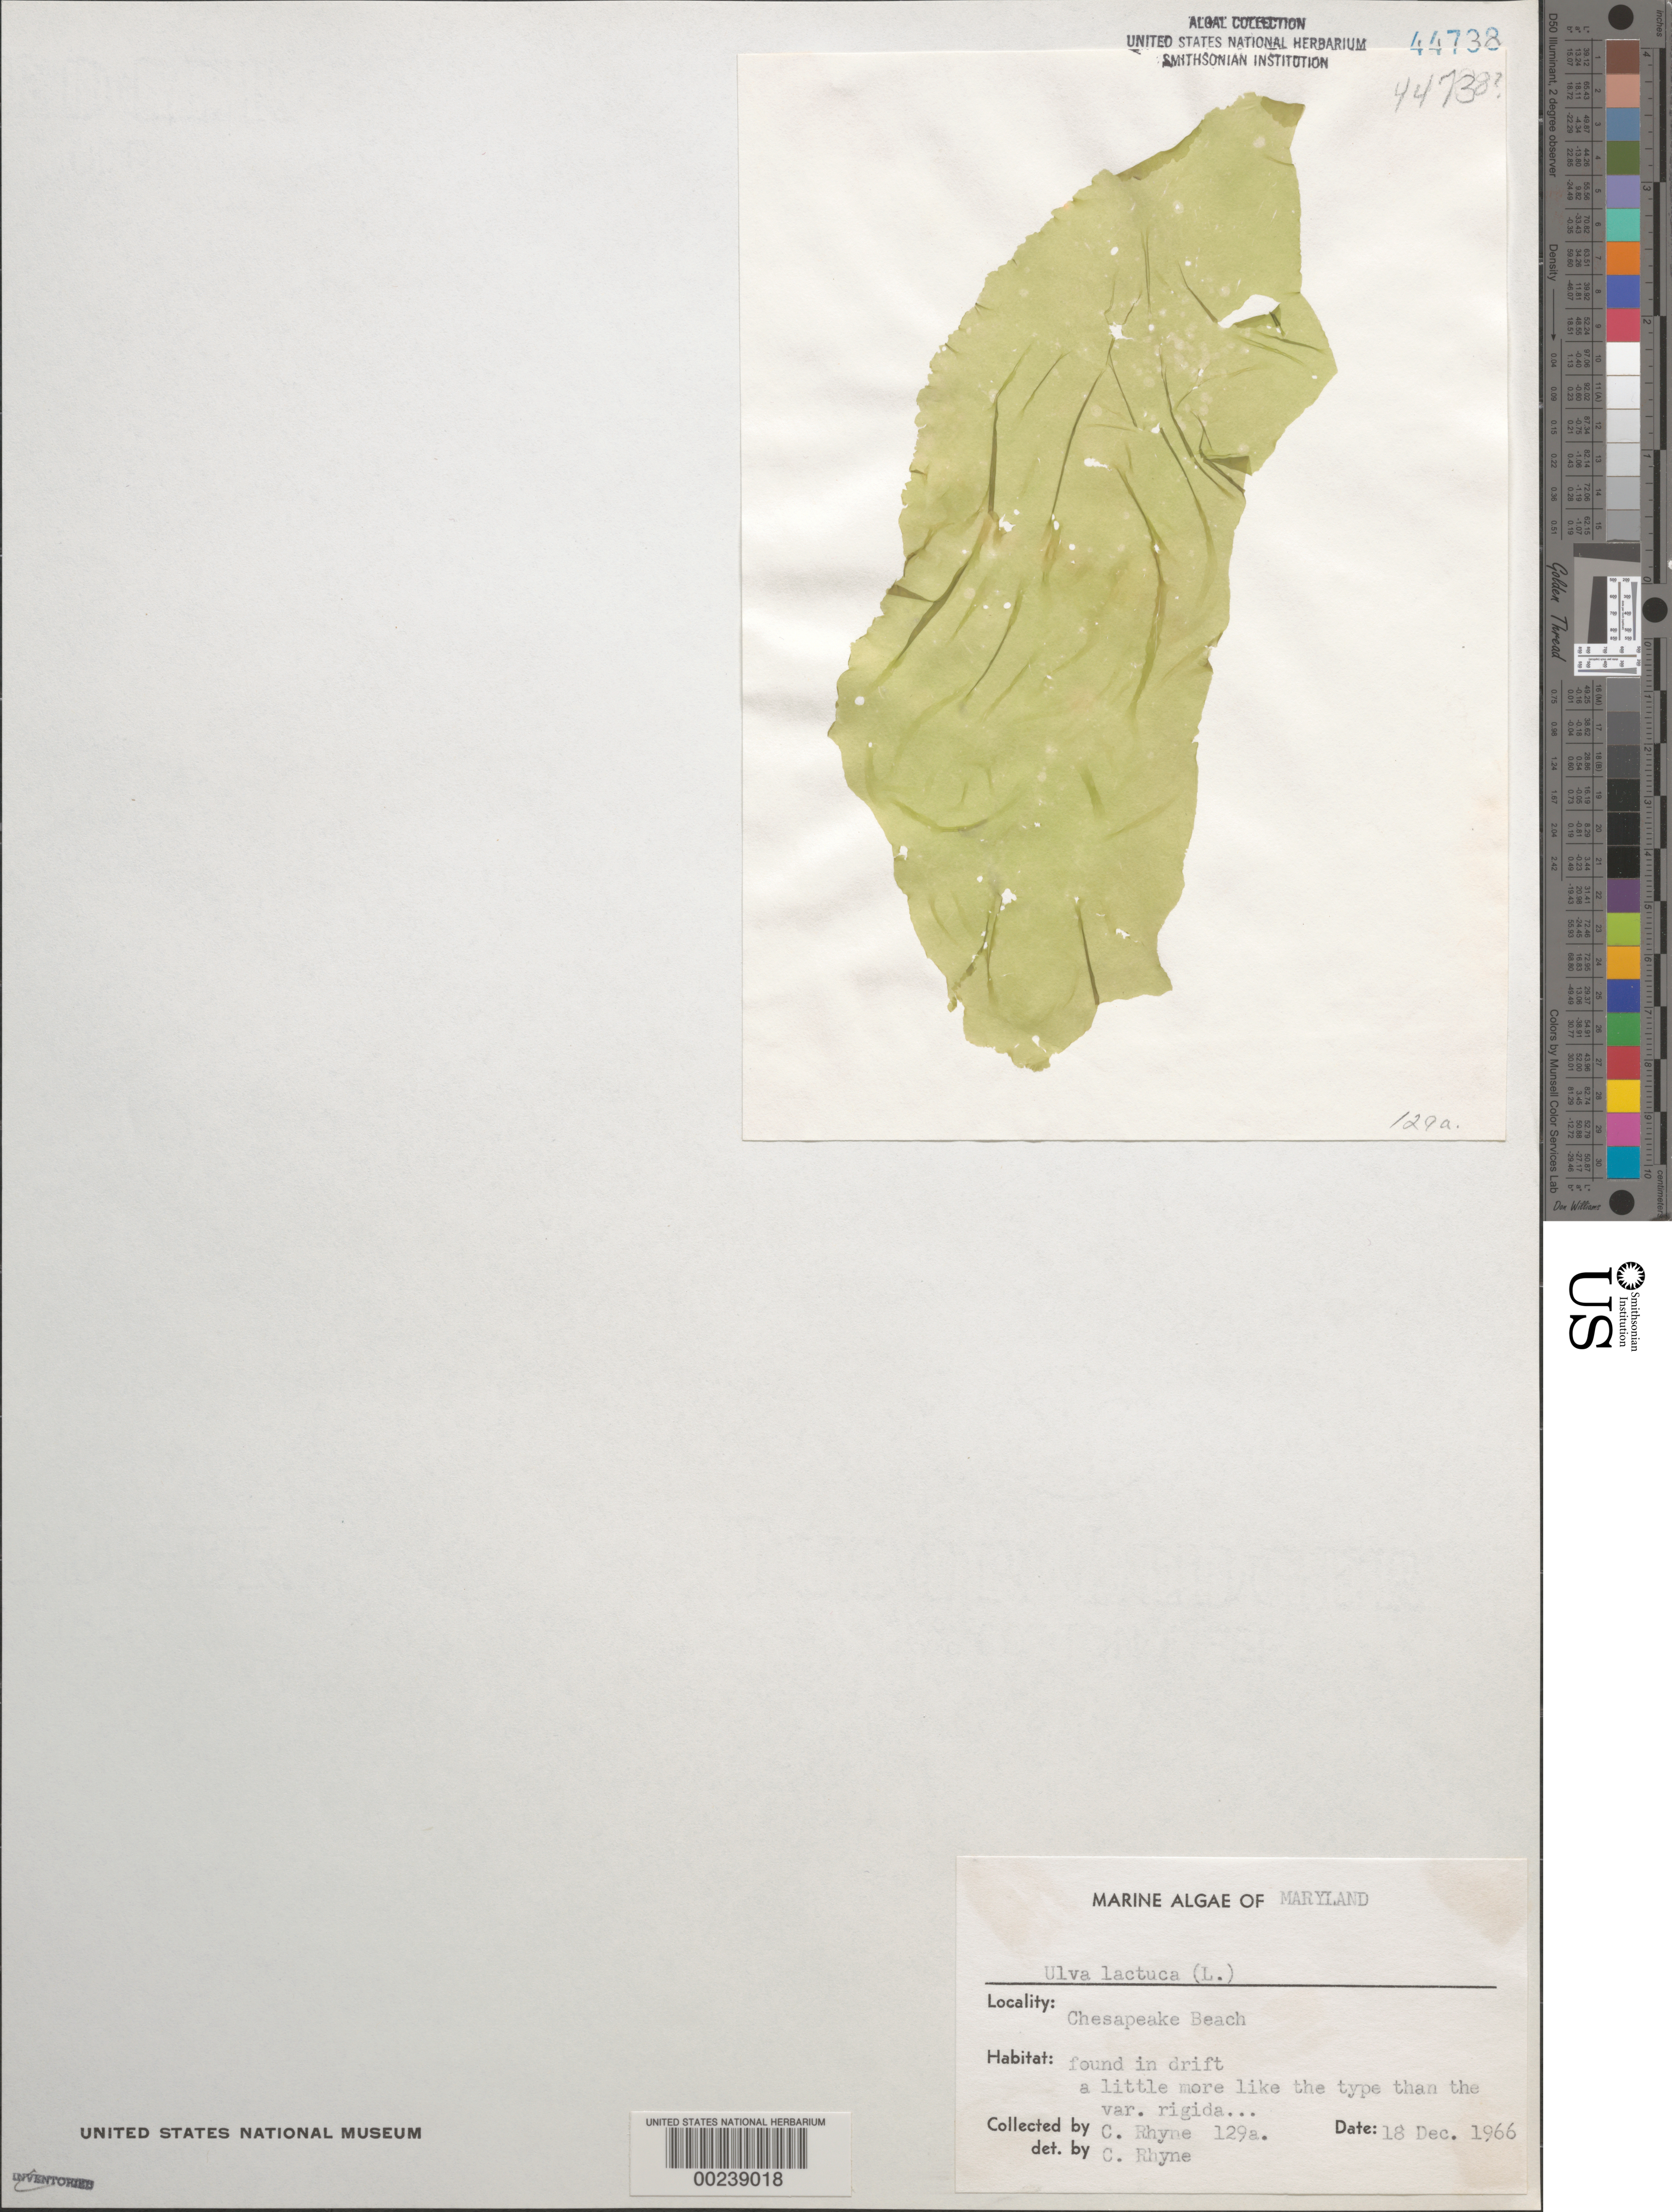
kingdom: Plantae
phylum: Chlorophyta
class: Ulvophyceae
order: Ulvales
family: Ulvaceae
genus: Ulva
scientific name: Ulva lactuca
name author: L.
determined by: Rhyne, C. F.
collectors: C. Rhyne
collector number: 129a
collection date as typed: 18 Dec 1966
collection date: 1966-12-18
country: United States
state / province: Maryland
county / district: Calvert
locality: Chesapeake Beach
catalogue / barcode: US 44738